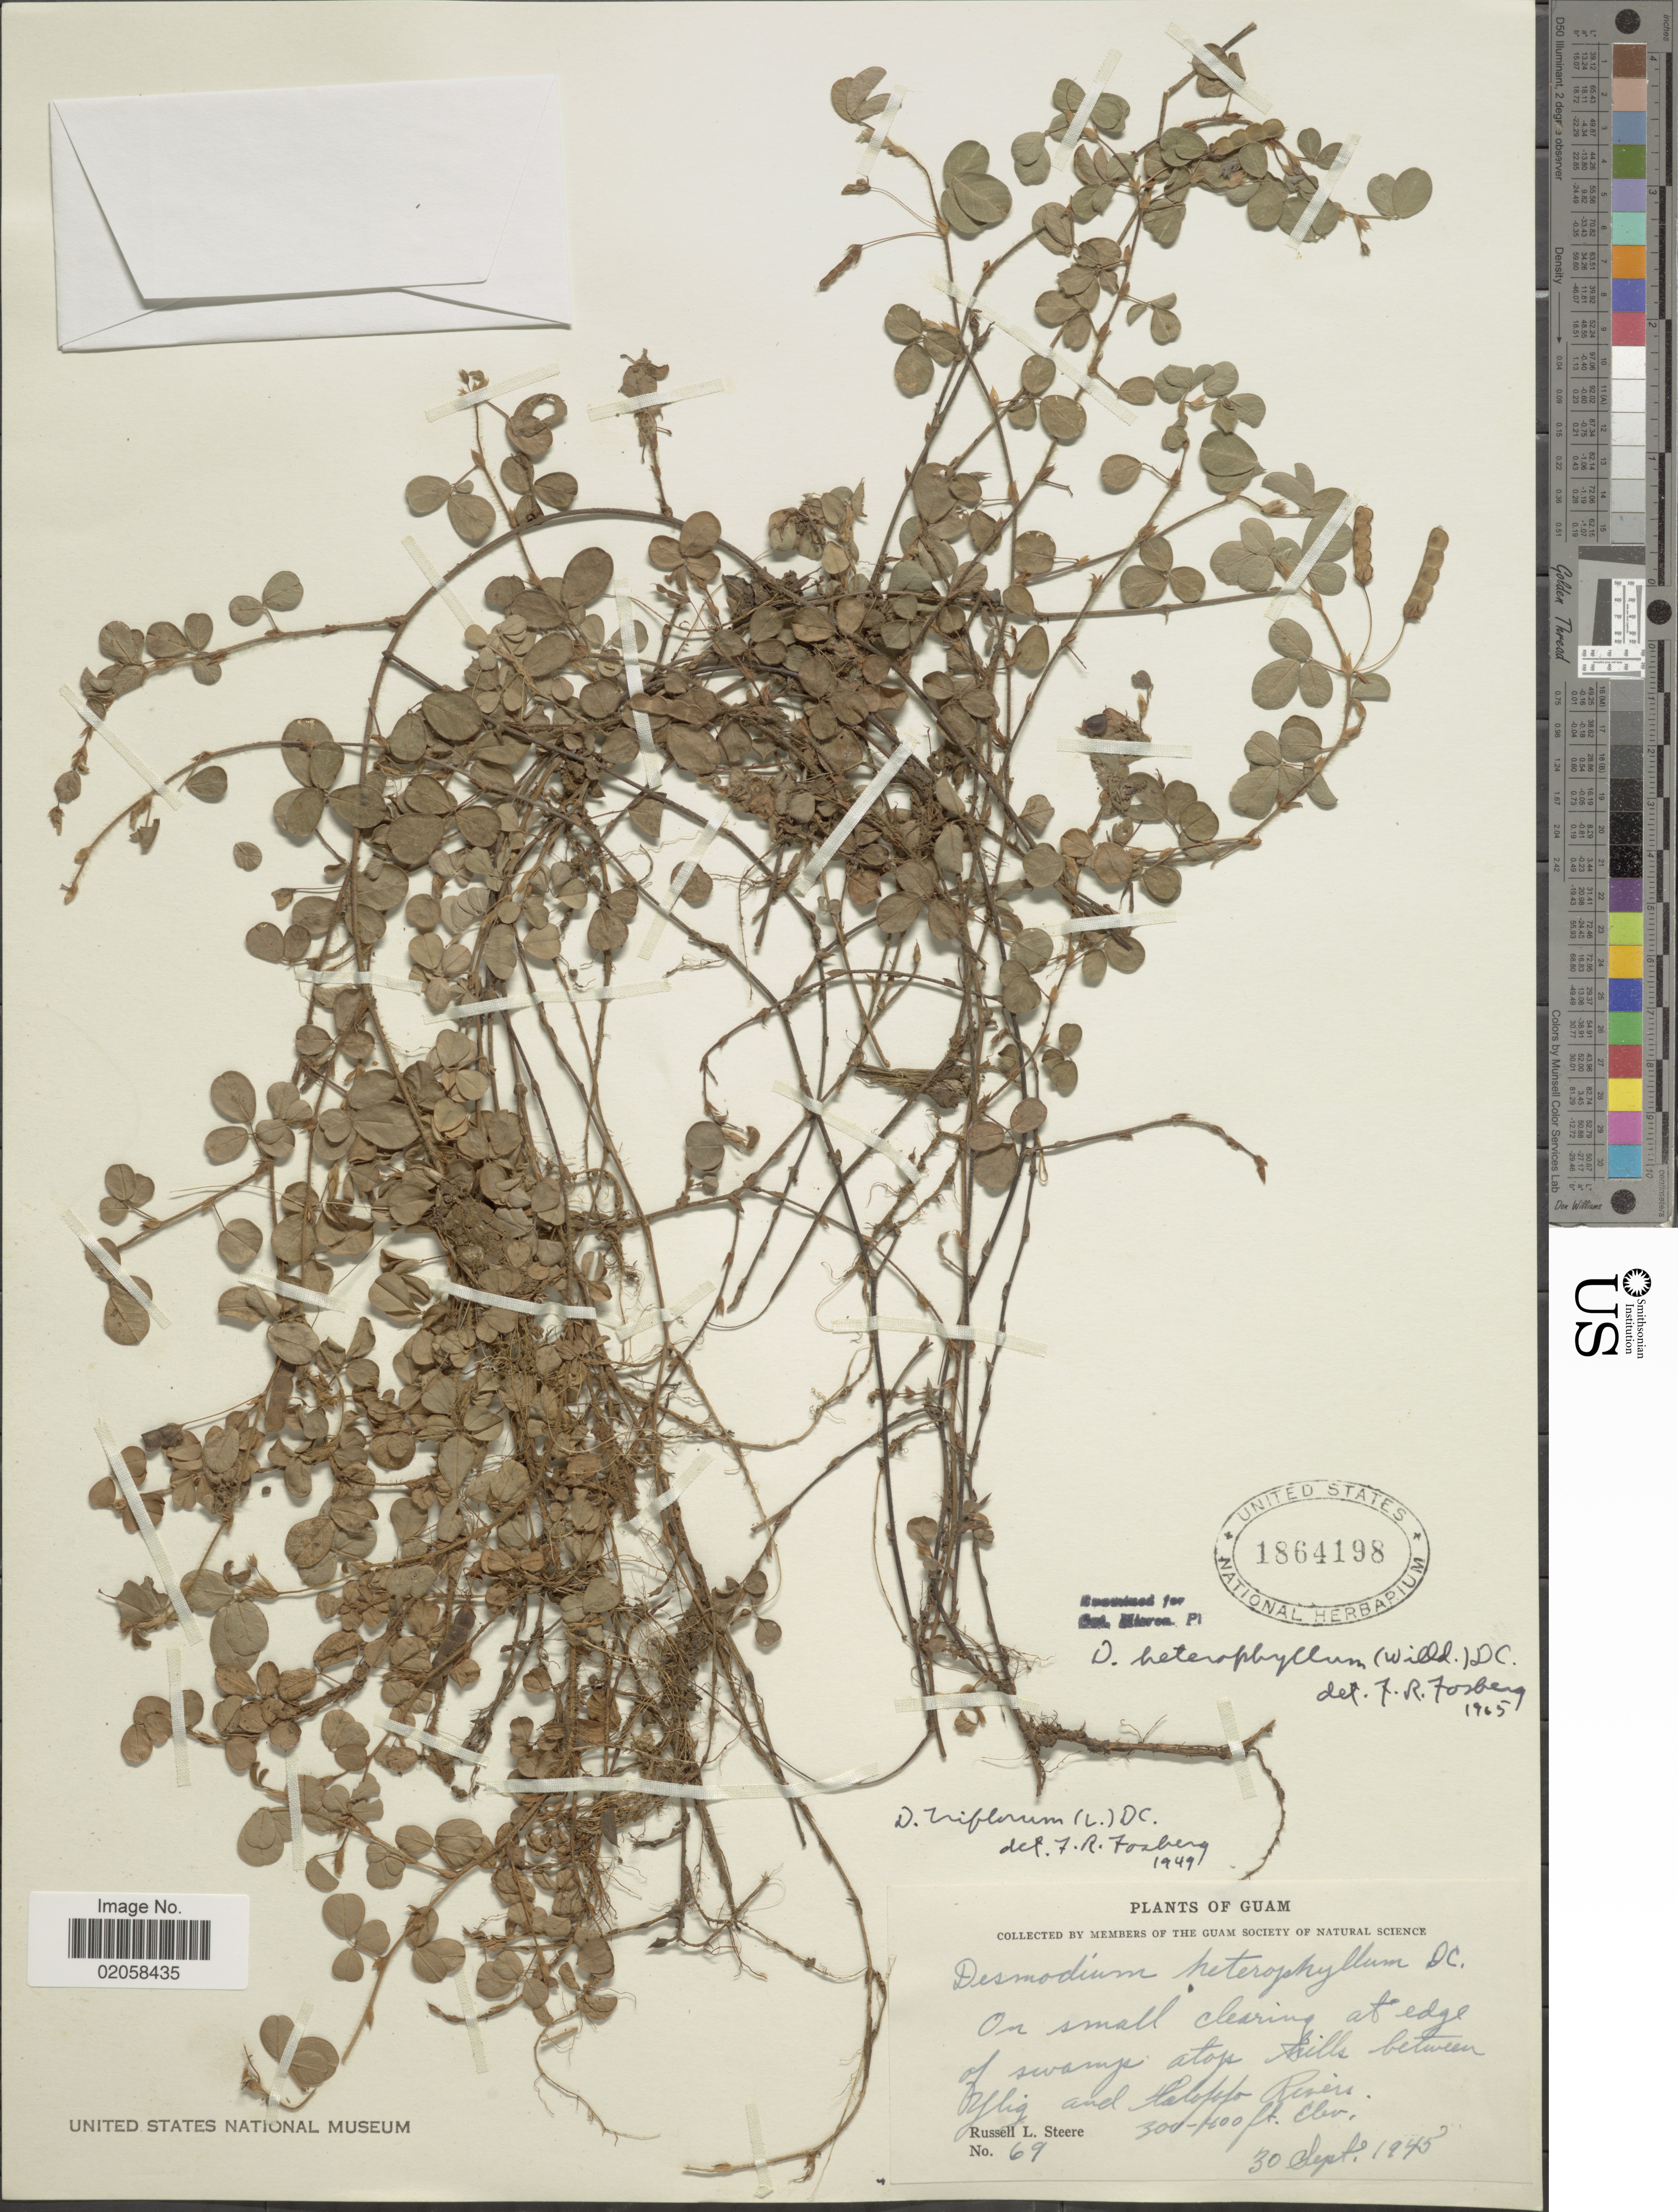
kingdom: Plantae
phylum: Tracheophyta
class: Magnoliopsida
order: Fabales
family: Fabaceae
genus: Grona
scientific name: Grona heterophylla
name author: (Willd.) H. Ohashi & K. Ohashi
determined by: Strong, Mark T., (BOT), Smithsonian Institution - National Museum of Natural History (UNITED STATES)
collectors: R. L. Steere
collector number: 69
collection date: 1945-09-30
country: Guam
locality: On small clearing at edge of swamp atop hills between Aflig [interpreted] and Helopp [interpreted] Riviere [interpreted].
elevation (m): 91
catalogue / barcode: US 1864198